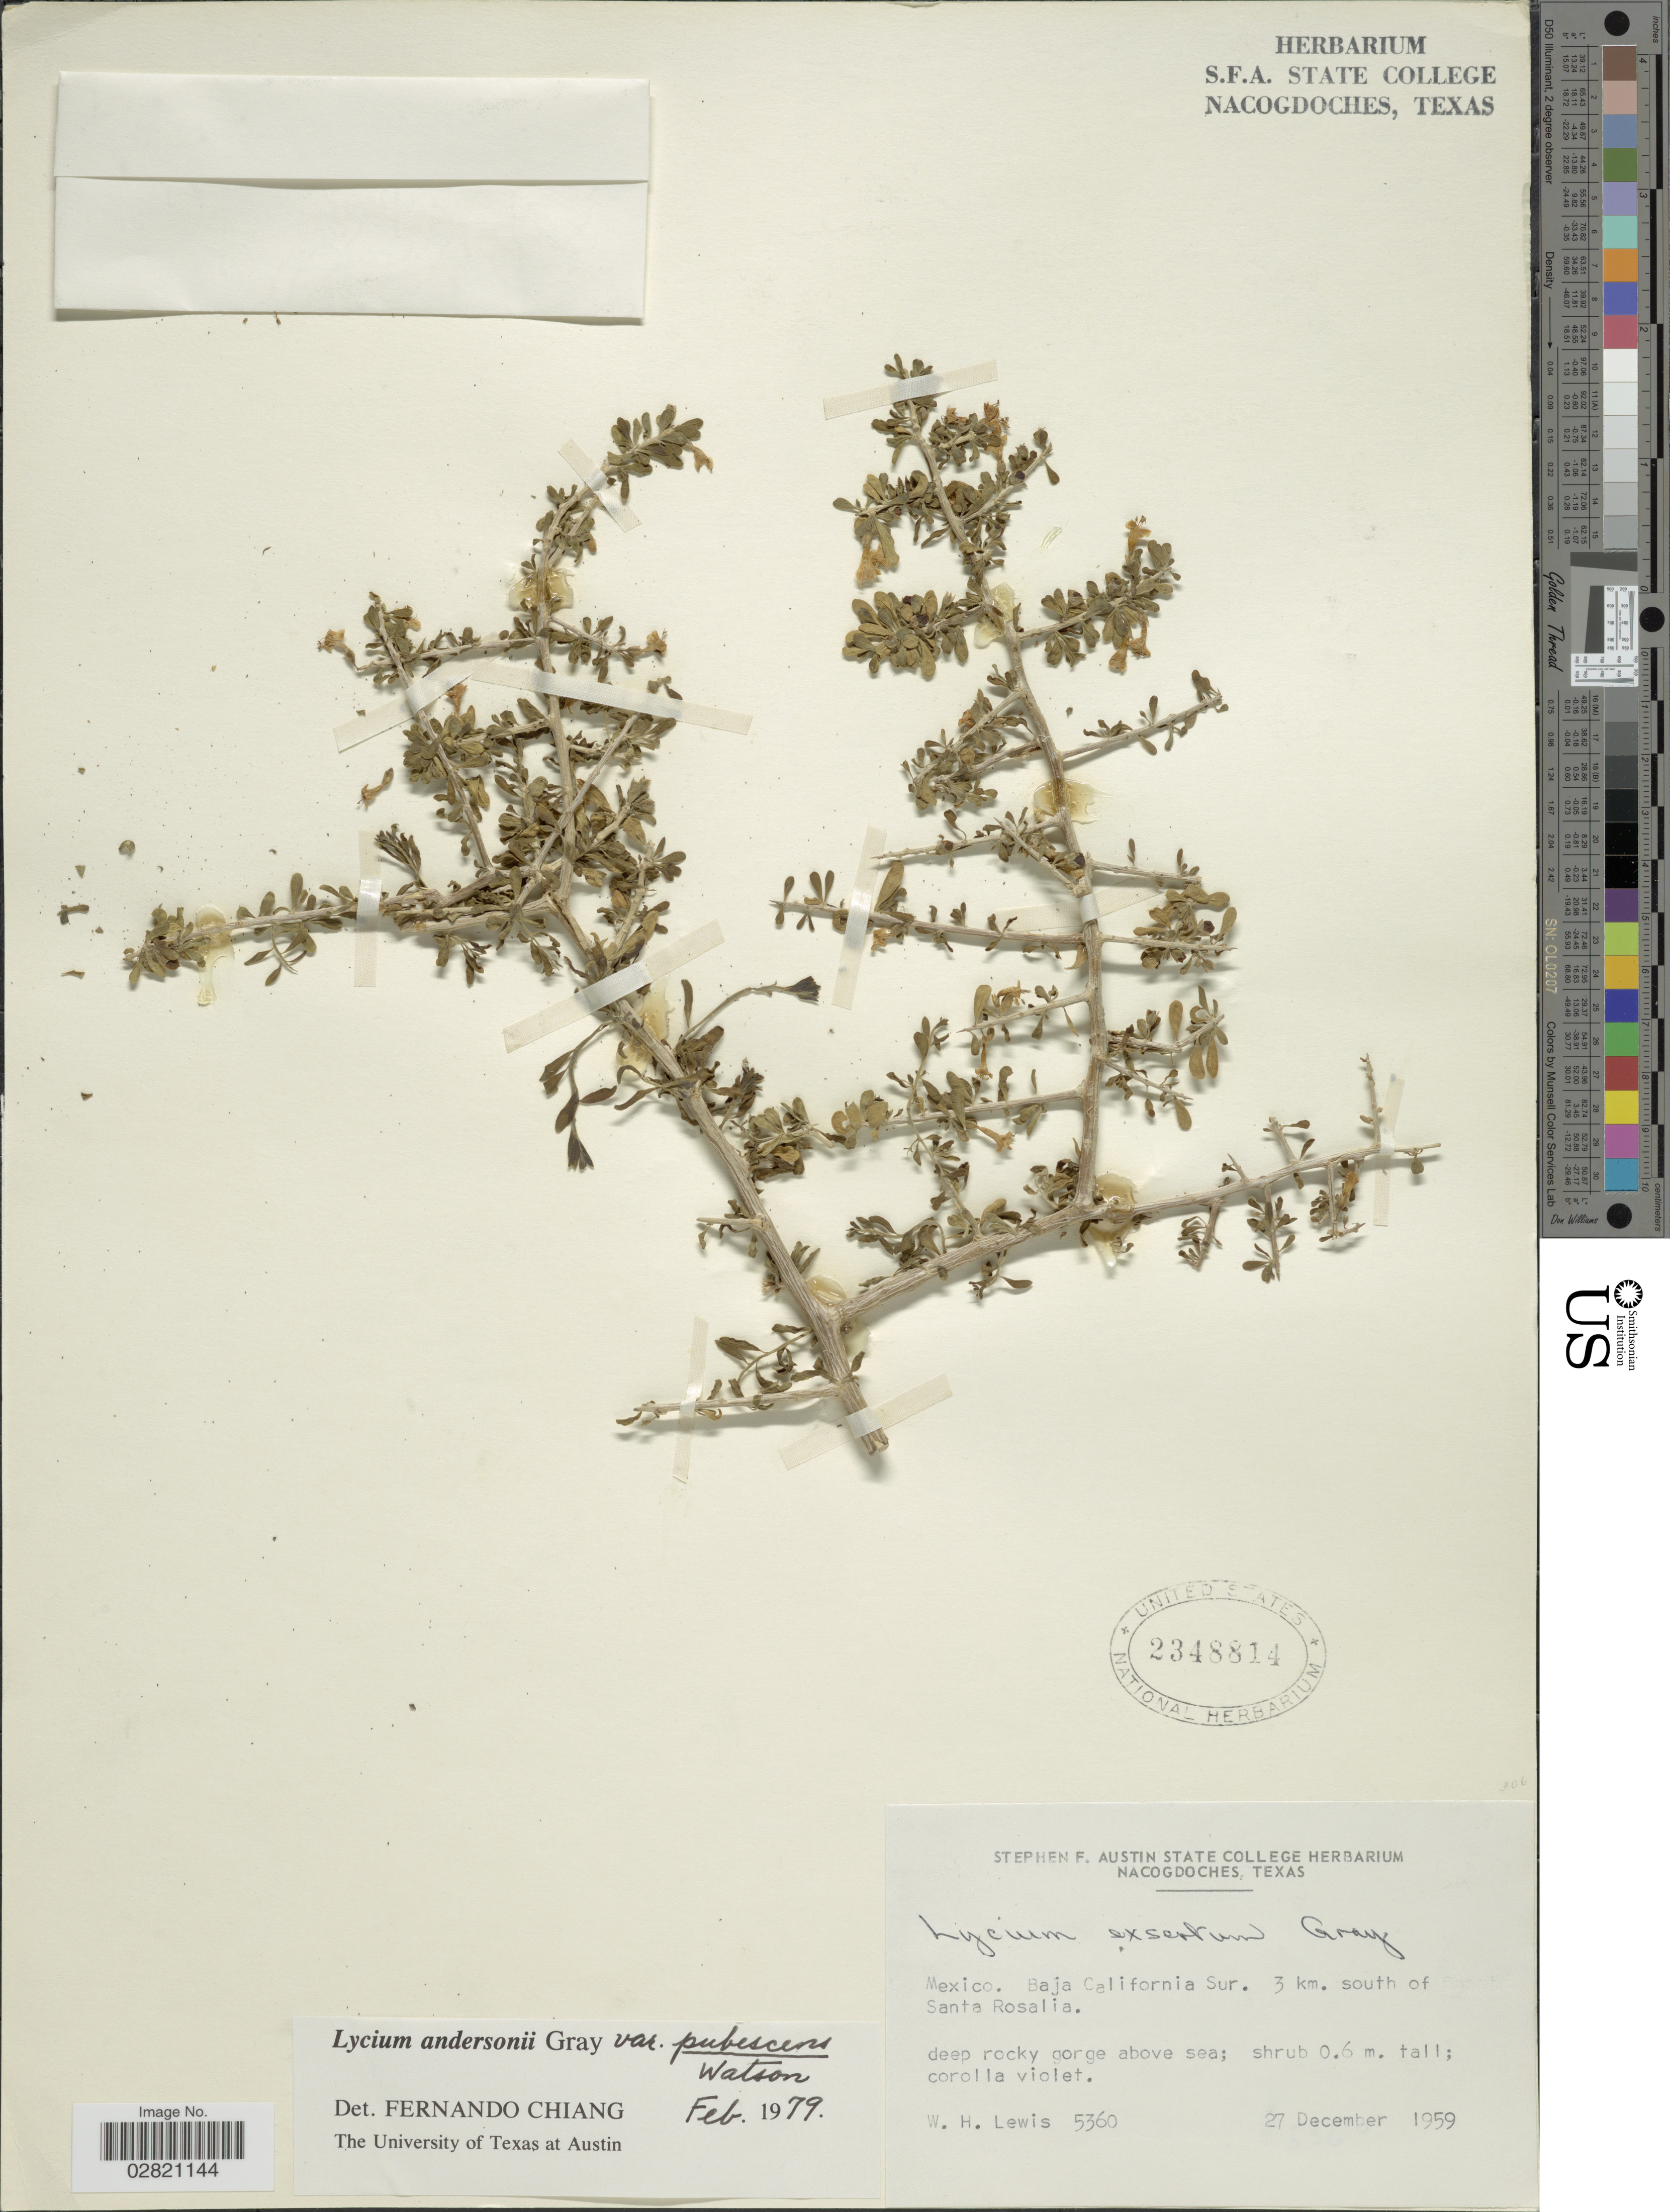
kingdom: Plantae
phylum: Tracheophyta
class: Magnoliopsida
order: Solanales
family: Solanaceae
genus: Lycium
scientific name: Lycium andersonii var. pubescens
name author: S. Watson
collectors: W. H. Lewis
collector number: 5360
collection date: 1959-12-27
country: Mexico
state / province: Baja California Sur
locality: Mexico. Baja California Sur. 3 km. south of Santa Rosalia.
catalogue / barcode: US 2348814